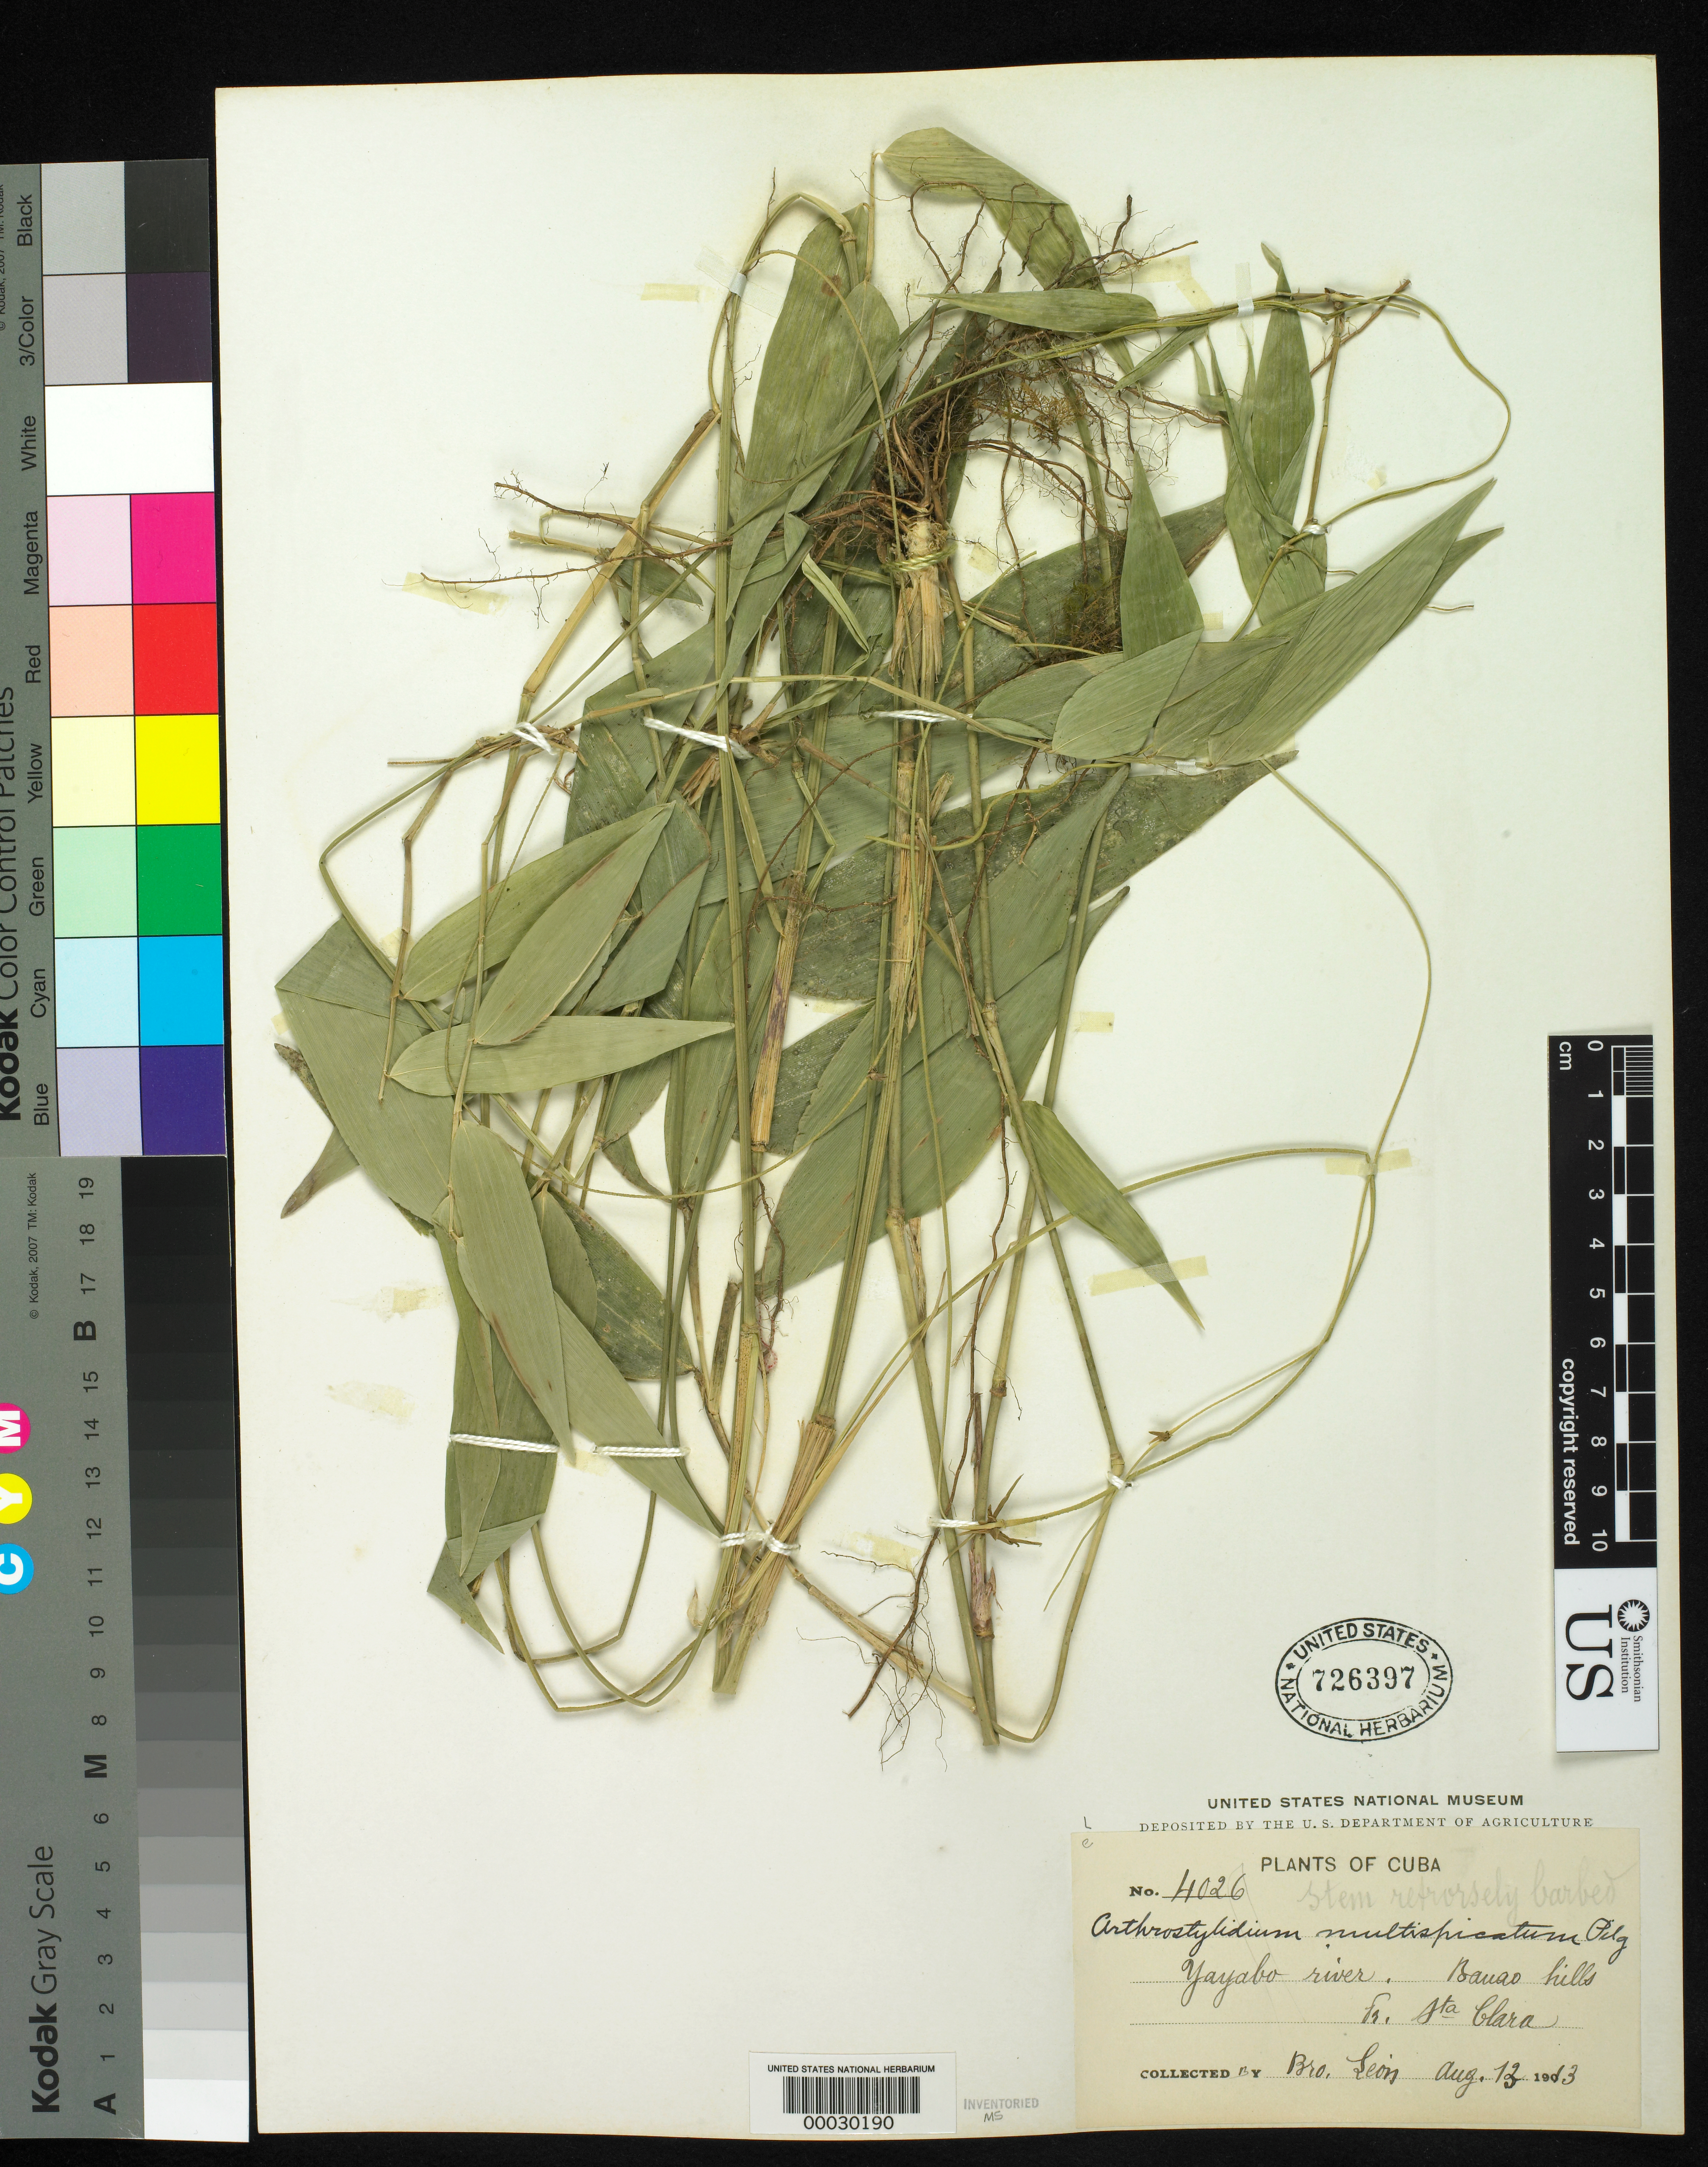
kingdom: Plantae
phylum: Tracheophyta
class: Liliopsida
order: Poales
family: Poaceae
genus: Arthrostylidium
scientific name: Arthrostylidium multispicatum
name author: Pilg. in Urb.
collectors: Bro. León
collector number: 4026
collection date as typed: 13 Aug 1913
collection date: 1913-08-13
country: Cuba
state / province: Las Villas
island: Greater Antilles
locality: Bauao hills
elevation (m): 1050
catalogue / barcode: US 726397